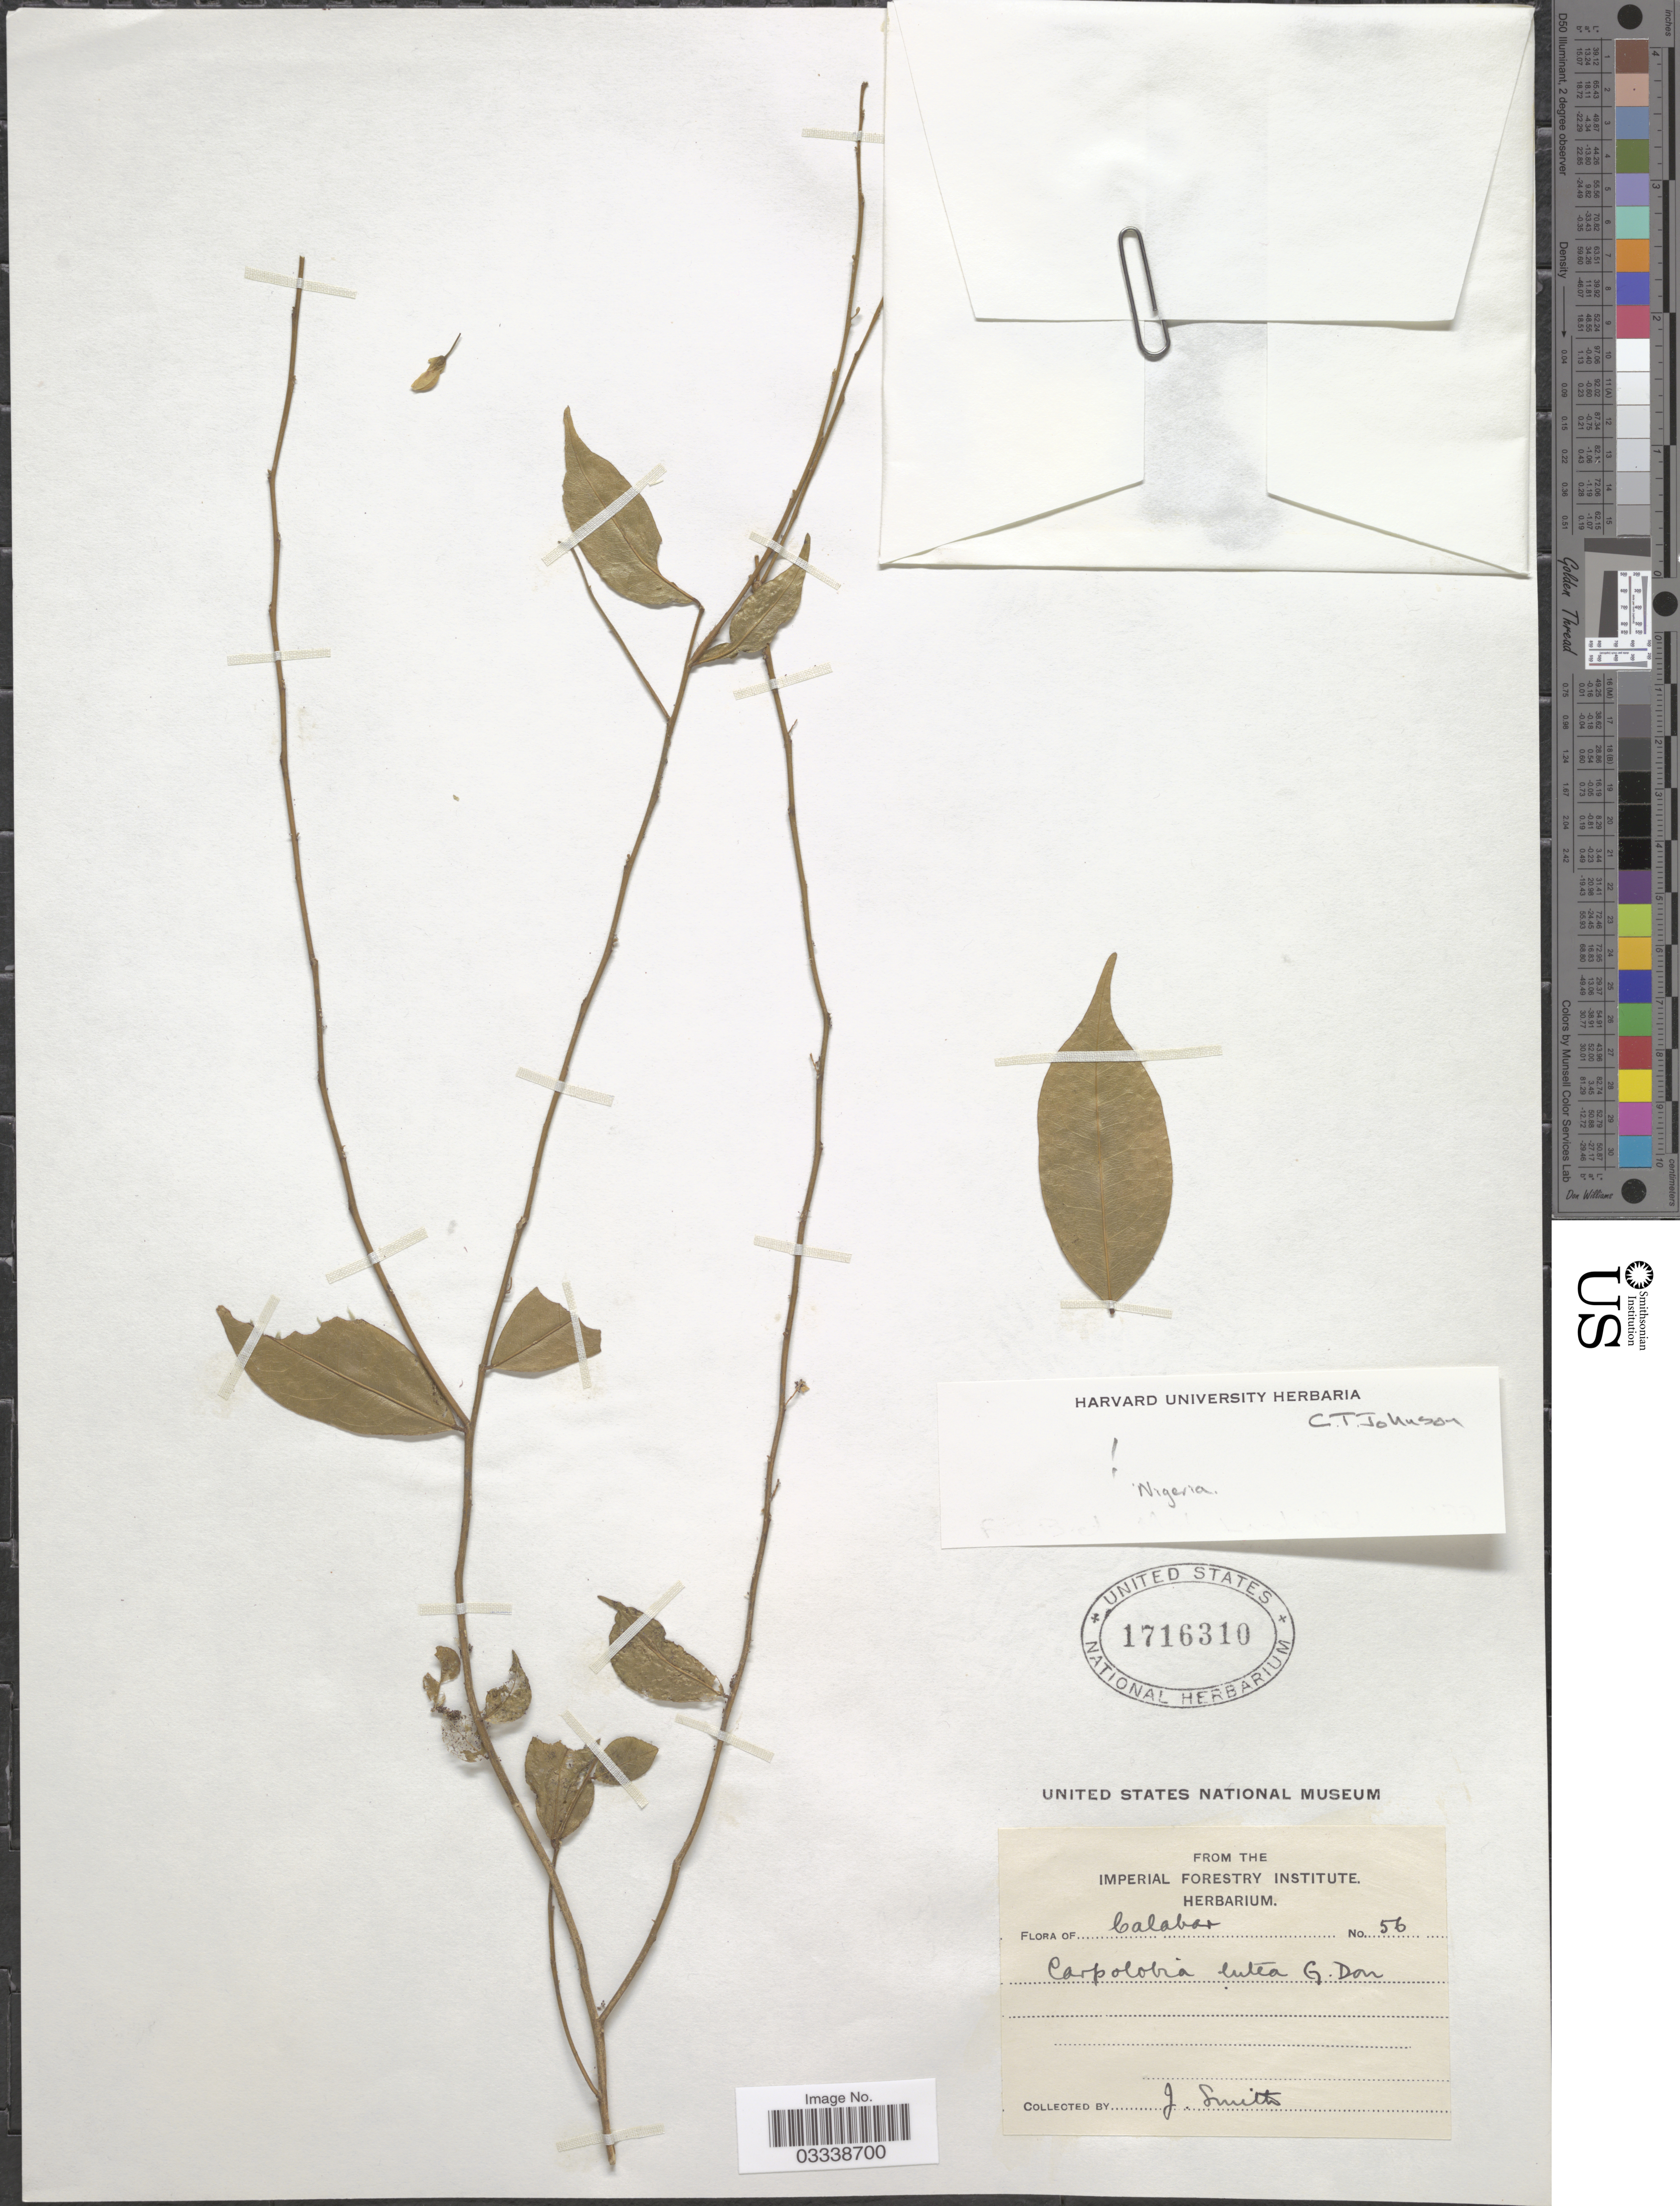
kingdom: Plantae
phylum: Tracheophyta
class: Magnoliopsida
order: Fabales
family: Polygalaceae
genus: Carpolobia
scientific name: Carpolobia lutea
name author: G. Don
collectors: J. Smith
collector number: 56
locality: Calabar.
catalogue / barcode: US 1716310